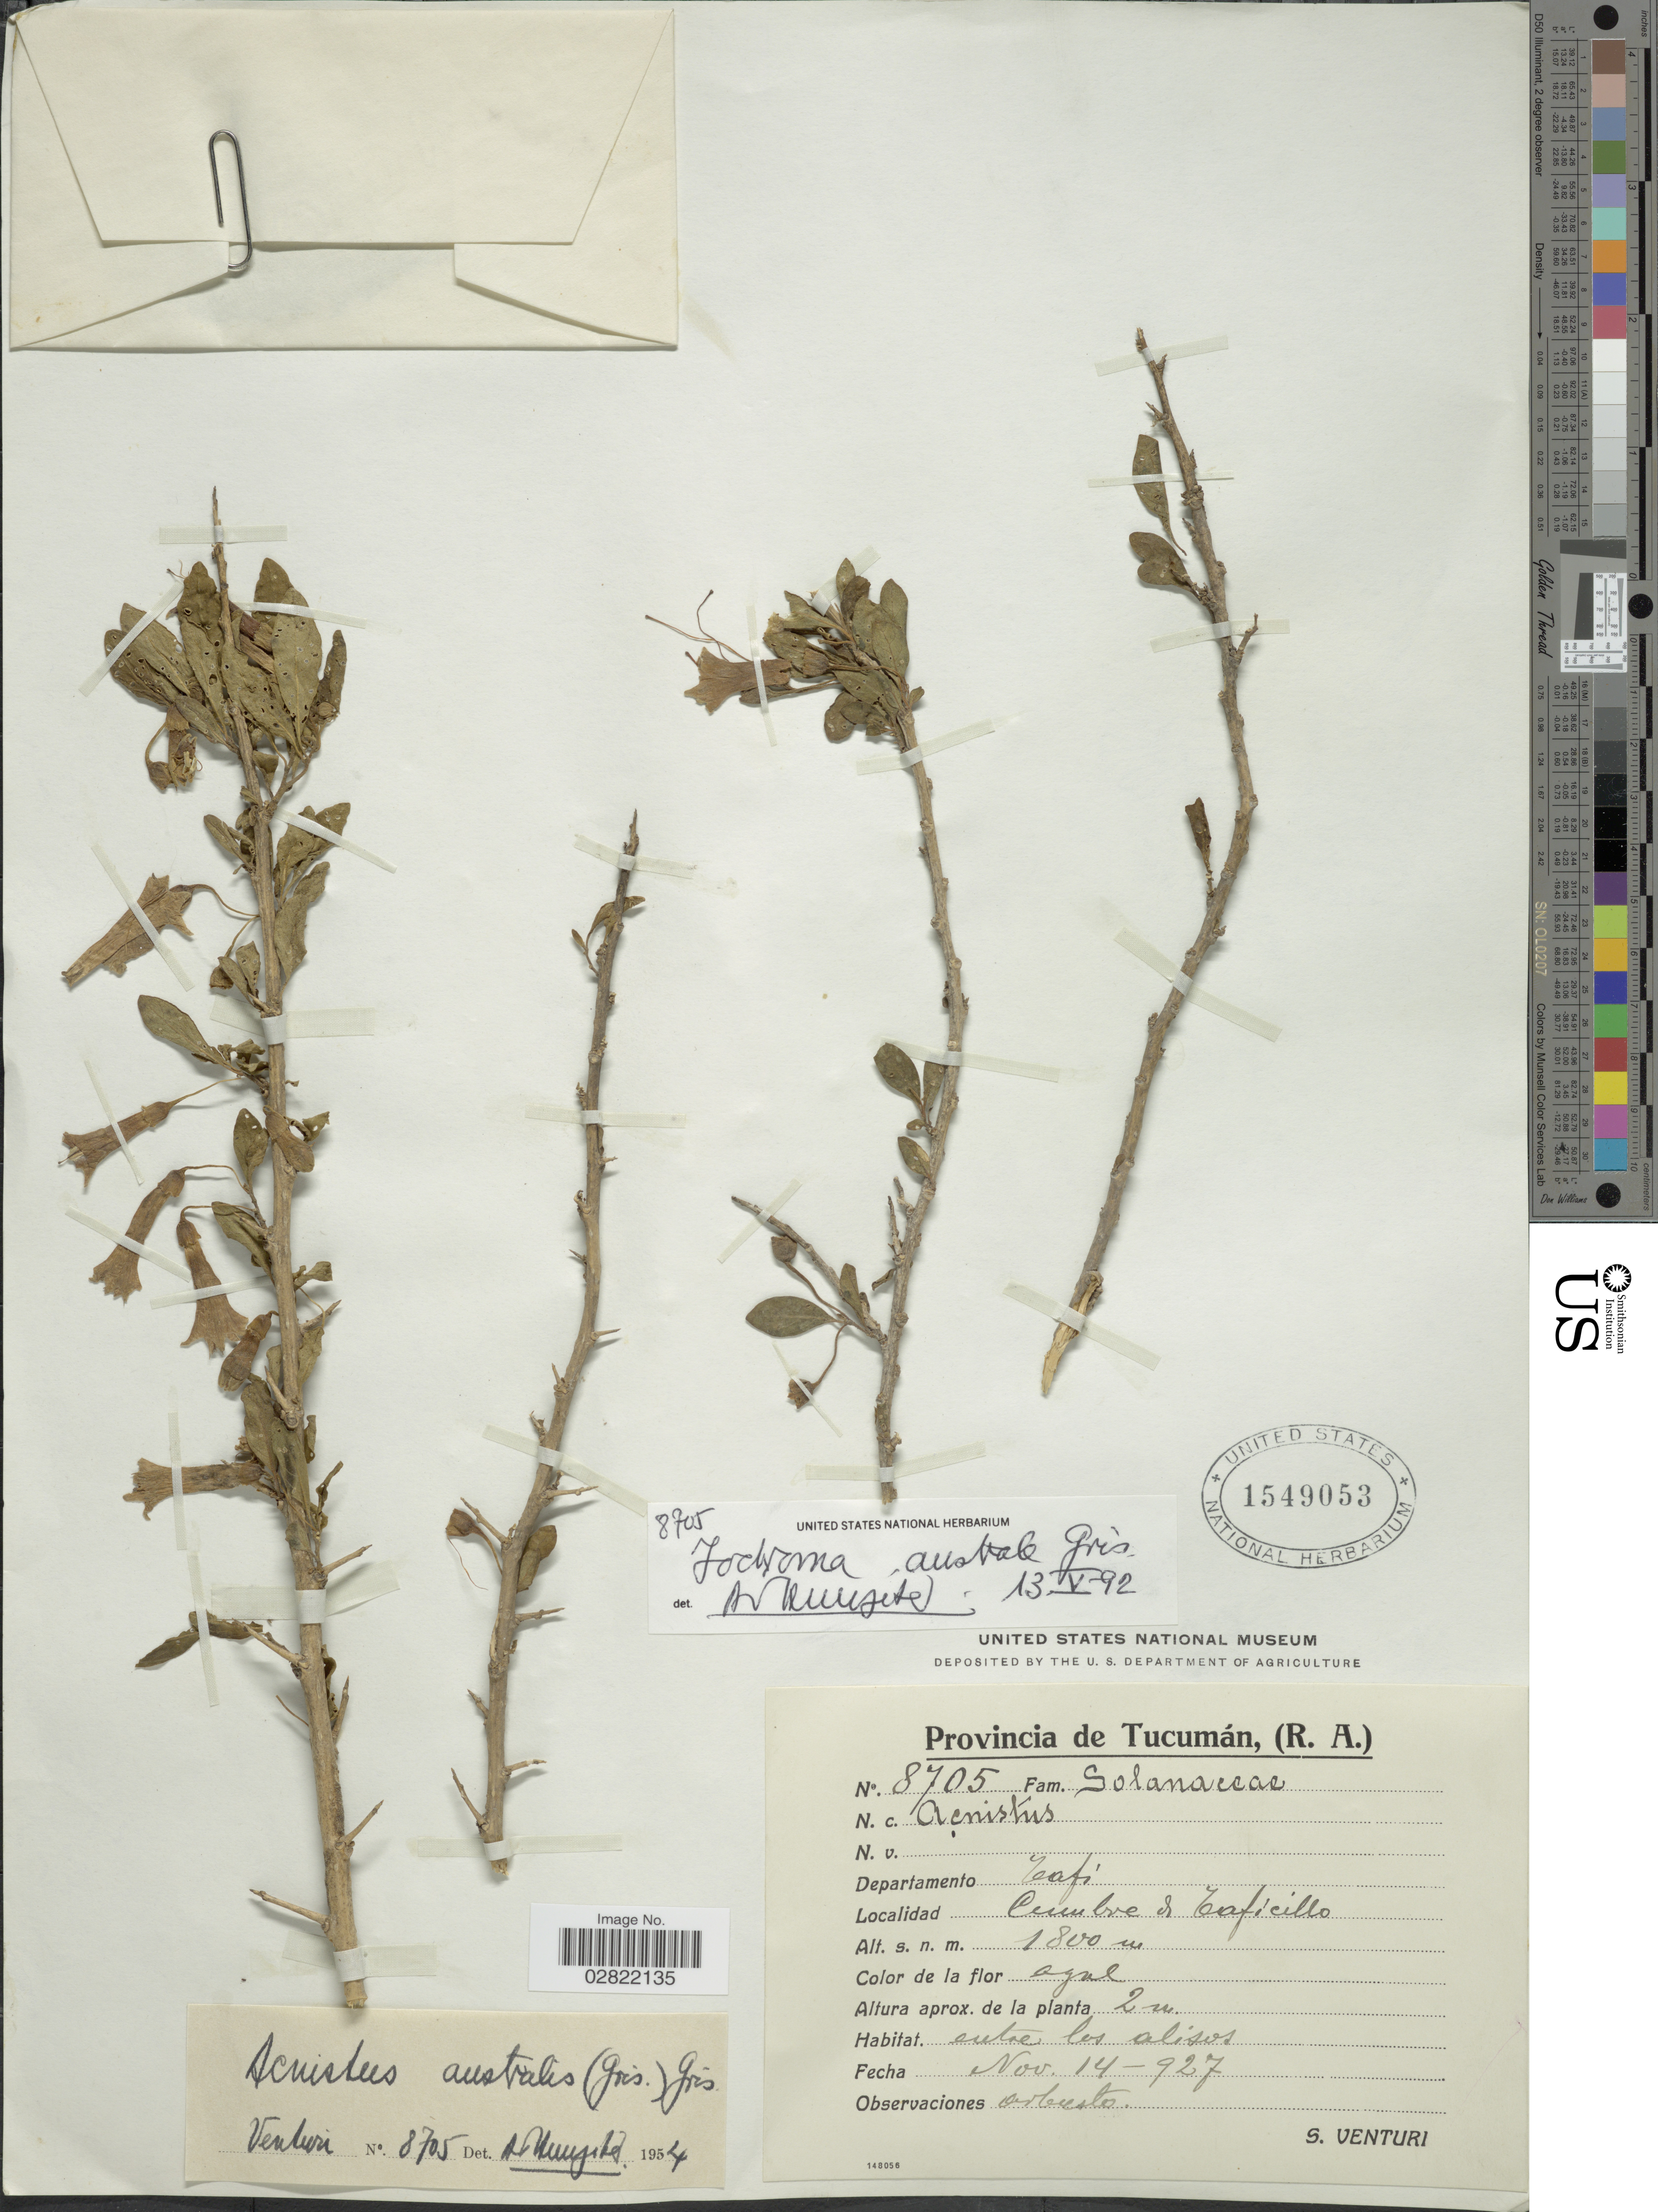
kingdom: Plantae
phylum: Tracheophyta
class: Magnoliopsida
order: Solanales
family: Solanaceae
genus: Iochroma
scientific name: Iochroma australe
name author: Griseb.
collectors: S. Venturi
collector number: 8705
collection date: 1927-11-14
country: Argentina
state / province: Tucuman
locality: Provincia de Tucumán, (R.A.), Departamento Tafi, Cumbre de Taficillo.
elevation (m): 1800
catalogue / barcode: US 1549053